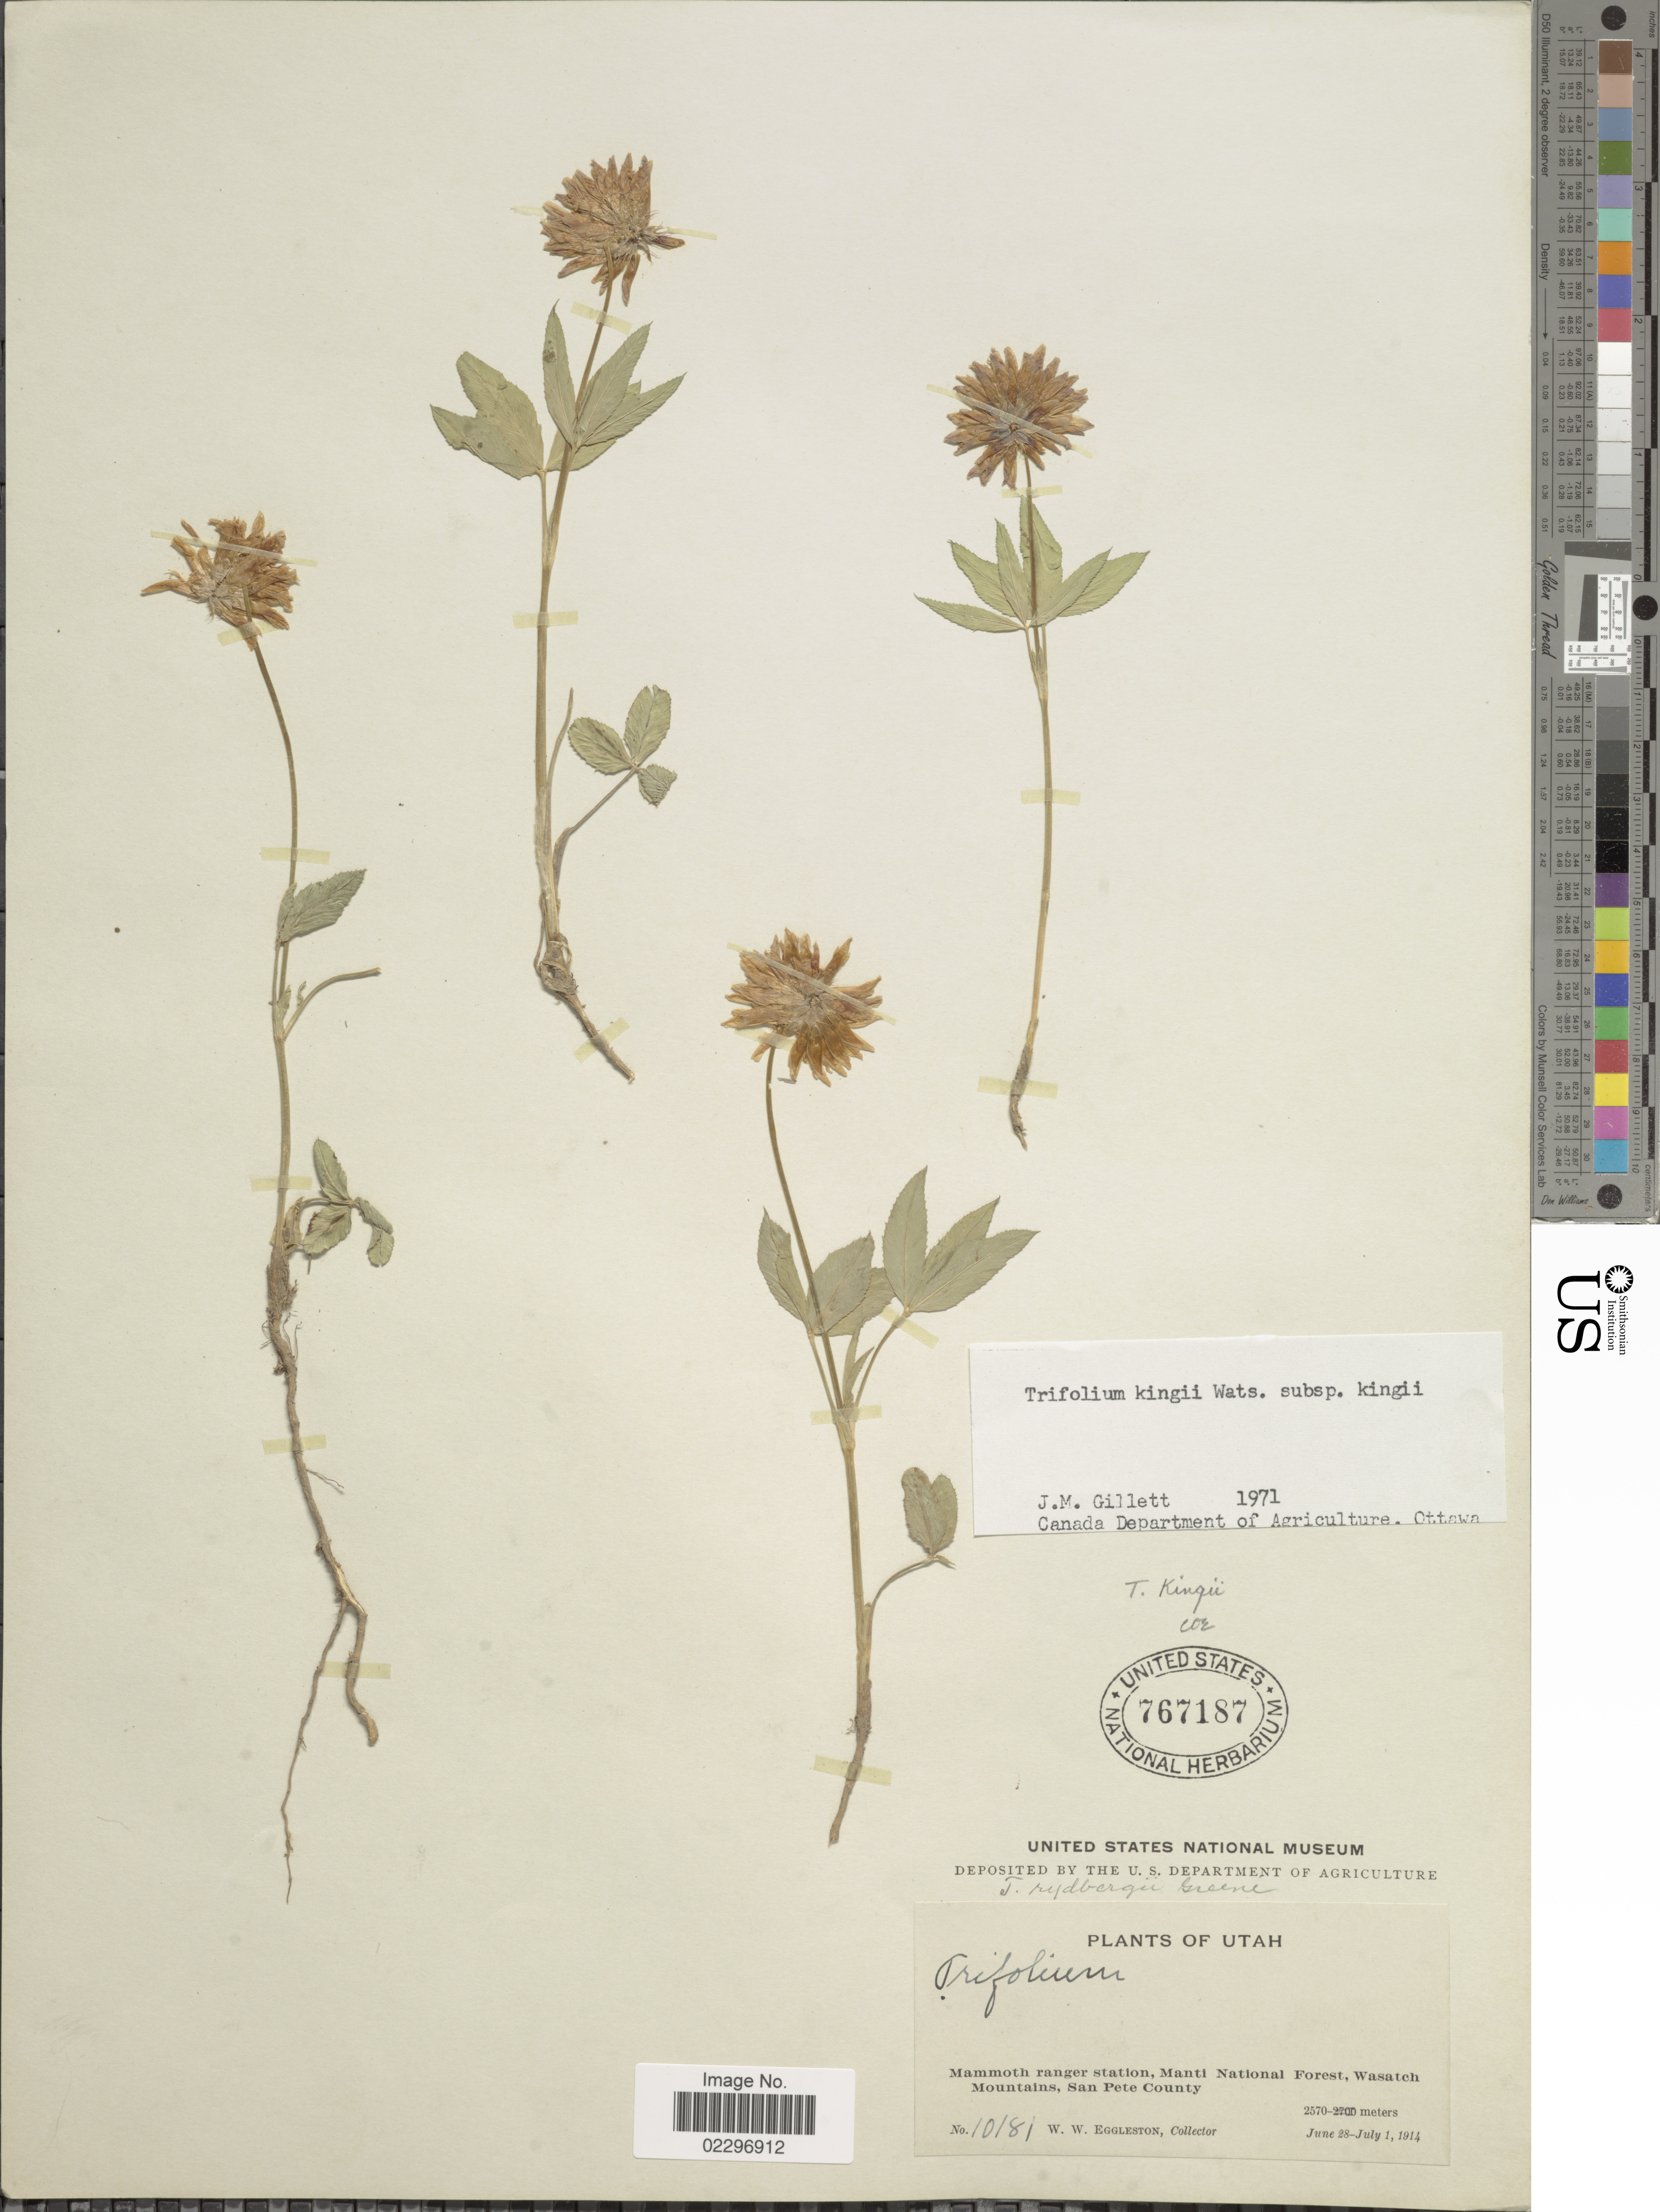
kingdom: Plantae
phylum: Tracheophyta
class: Magnoliopsida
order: Fabales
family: Fabaceae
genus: Trifolium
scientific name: Trifolium kingii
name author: S. Watson in C. King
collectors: W. W. Eggleston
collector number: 10181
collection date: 1914-06-28/1914-07-01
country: United States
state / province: Utah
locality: Mammoth ranger station, Manti National Forest, Wasatch Mountains, San Pete County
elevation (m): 2570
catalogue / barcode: US 767187